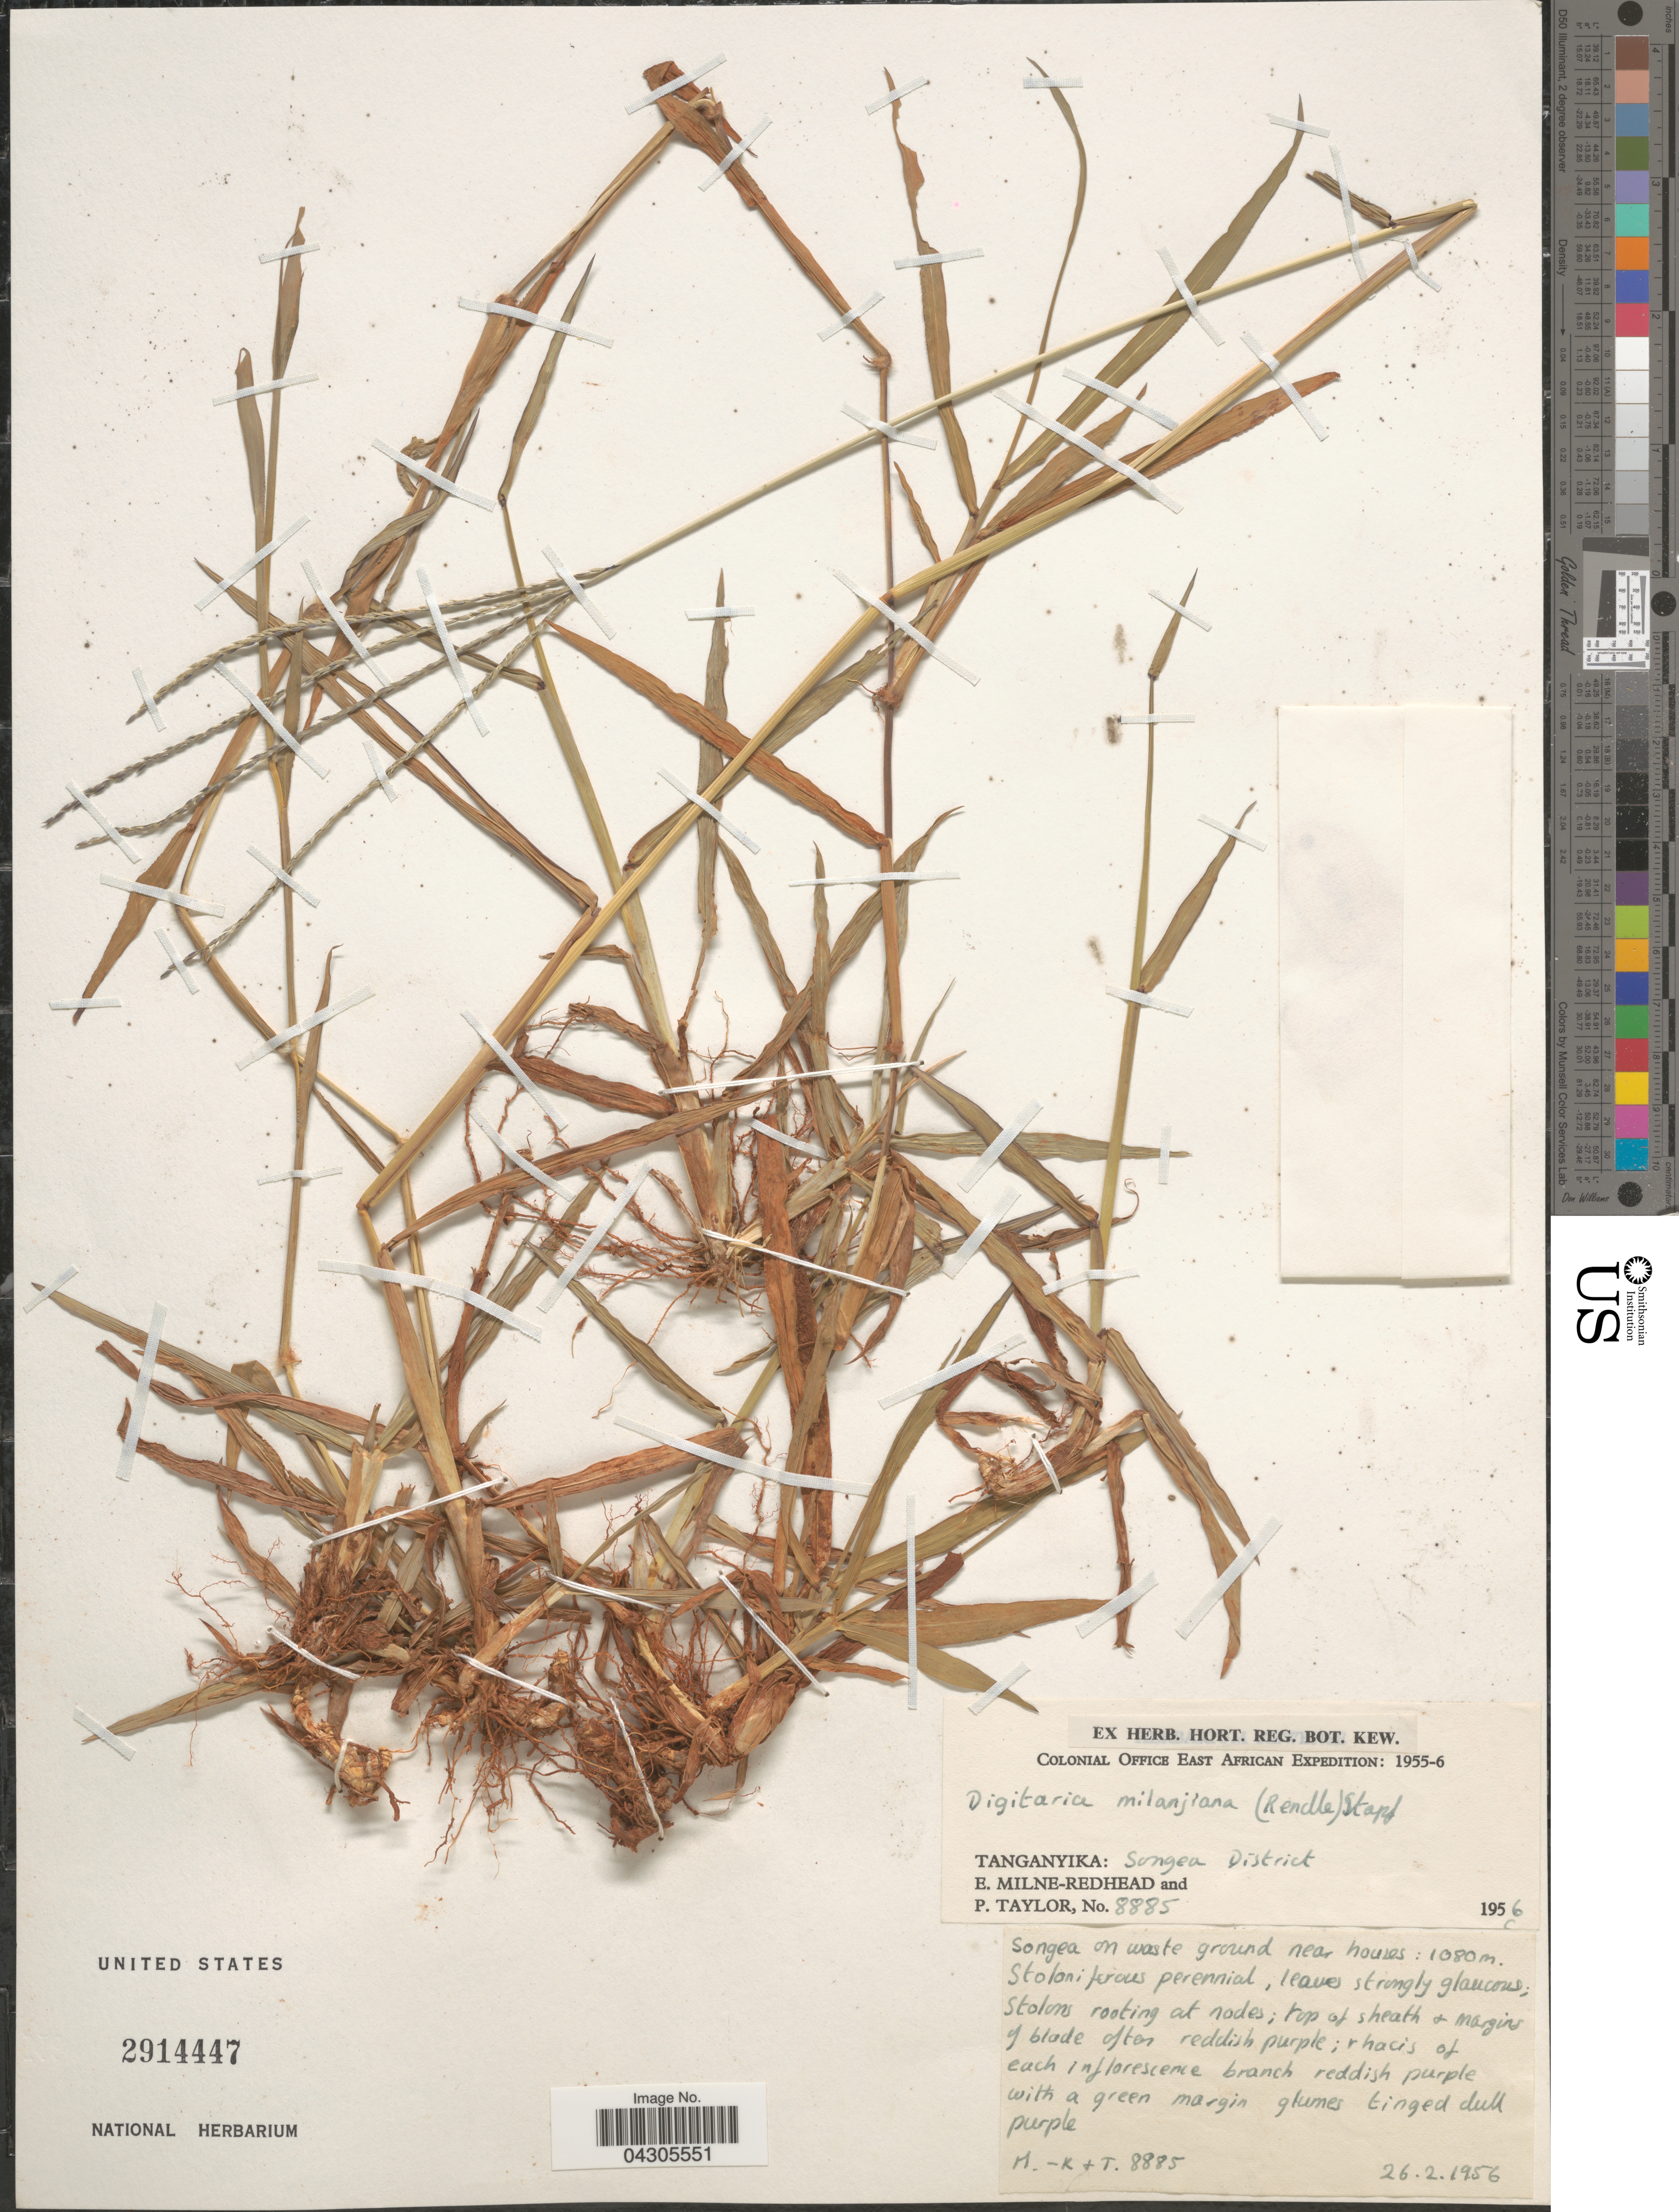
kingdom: Plantae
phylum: Tracheophyta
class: Liliopsida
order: Poales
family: Poaceae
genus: Digitaria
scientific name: Digitaria milanjiana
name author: (Rendle) Stapf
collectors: E. W. Milne-Redhead & P. Taylor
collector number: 8885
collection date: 1956-02-26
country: Tanzania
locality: Colonial Office East African Expedition: 1955-6. Tanganyika: Songea District. Songea on waste ground near houses.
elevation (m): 1080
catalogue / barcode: US 2914447